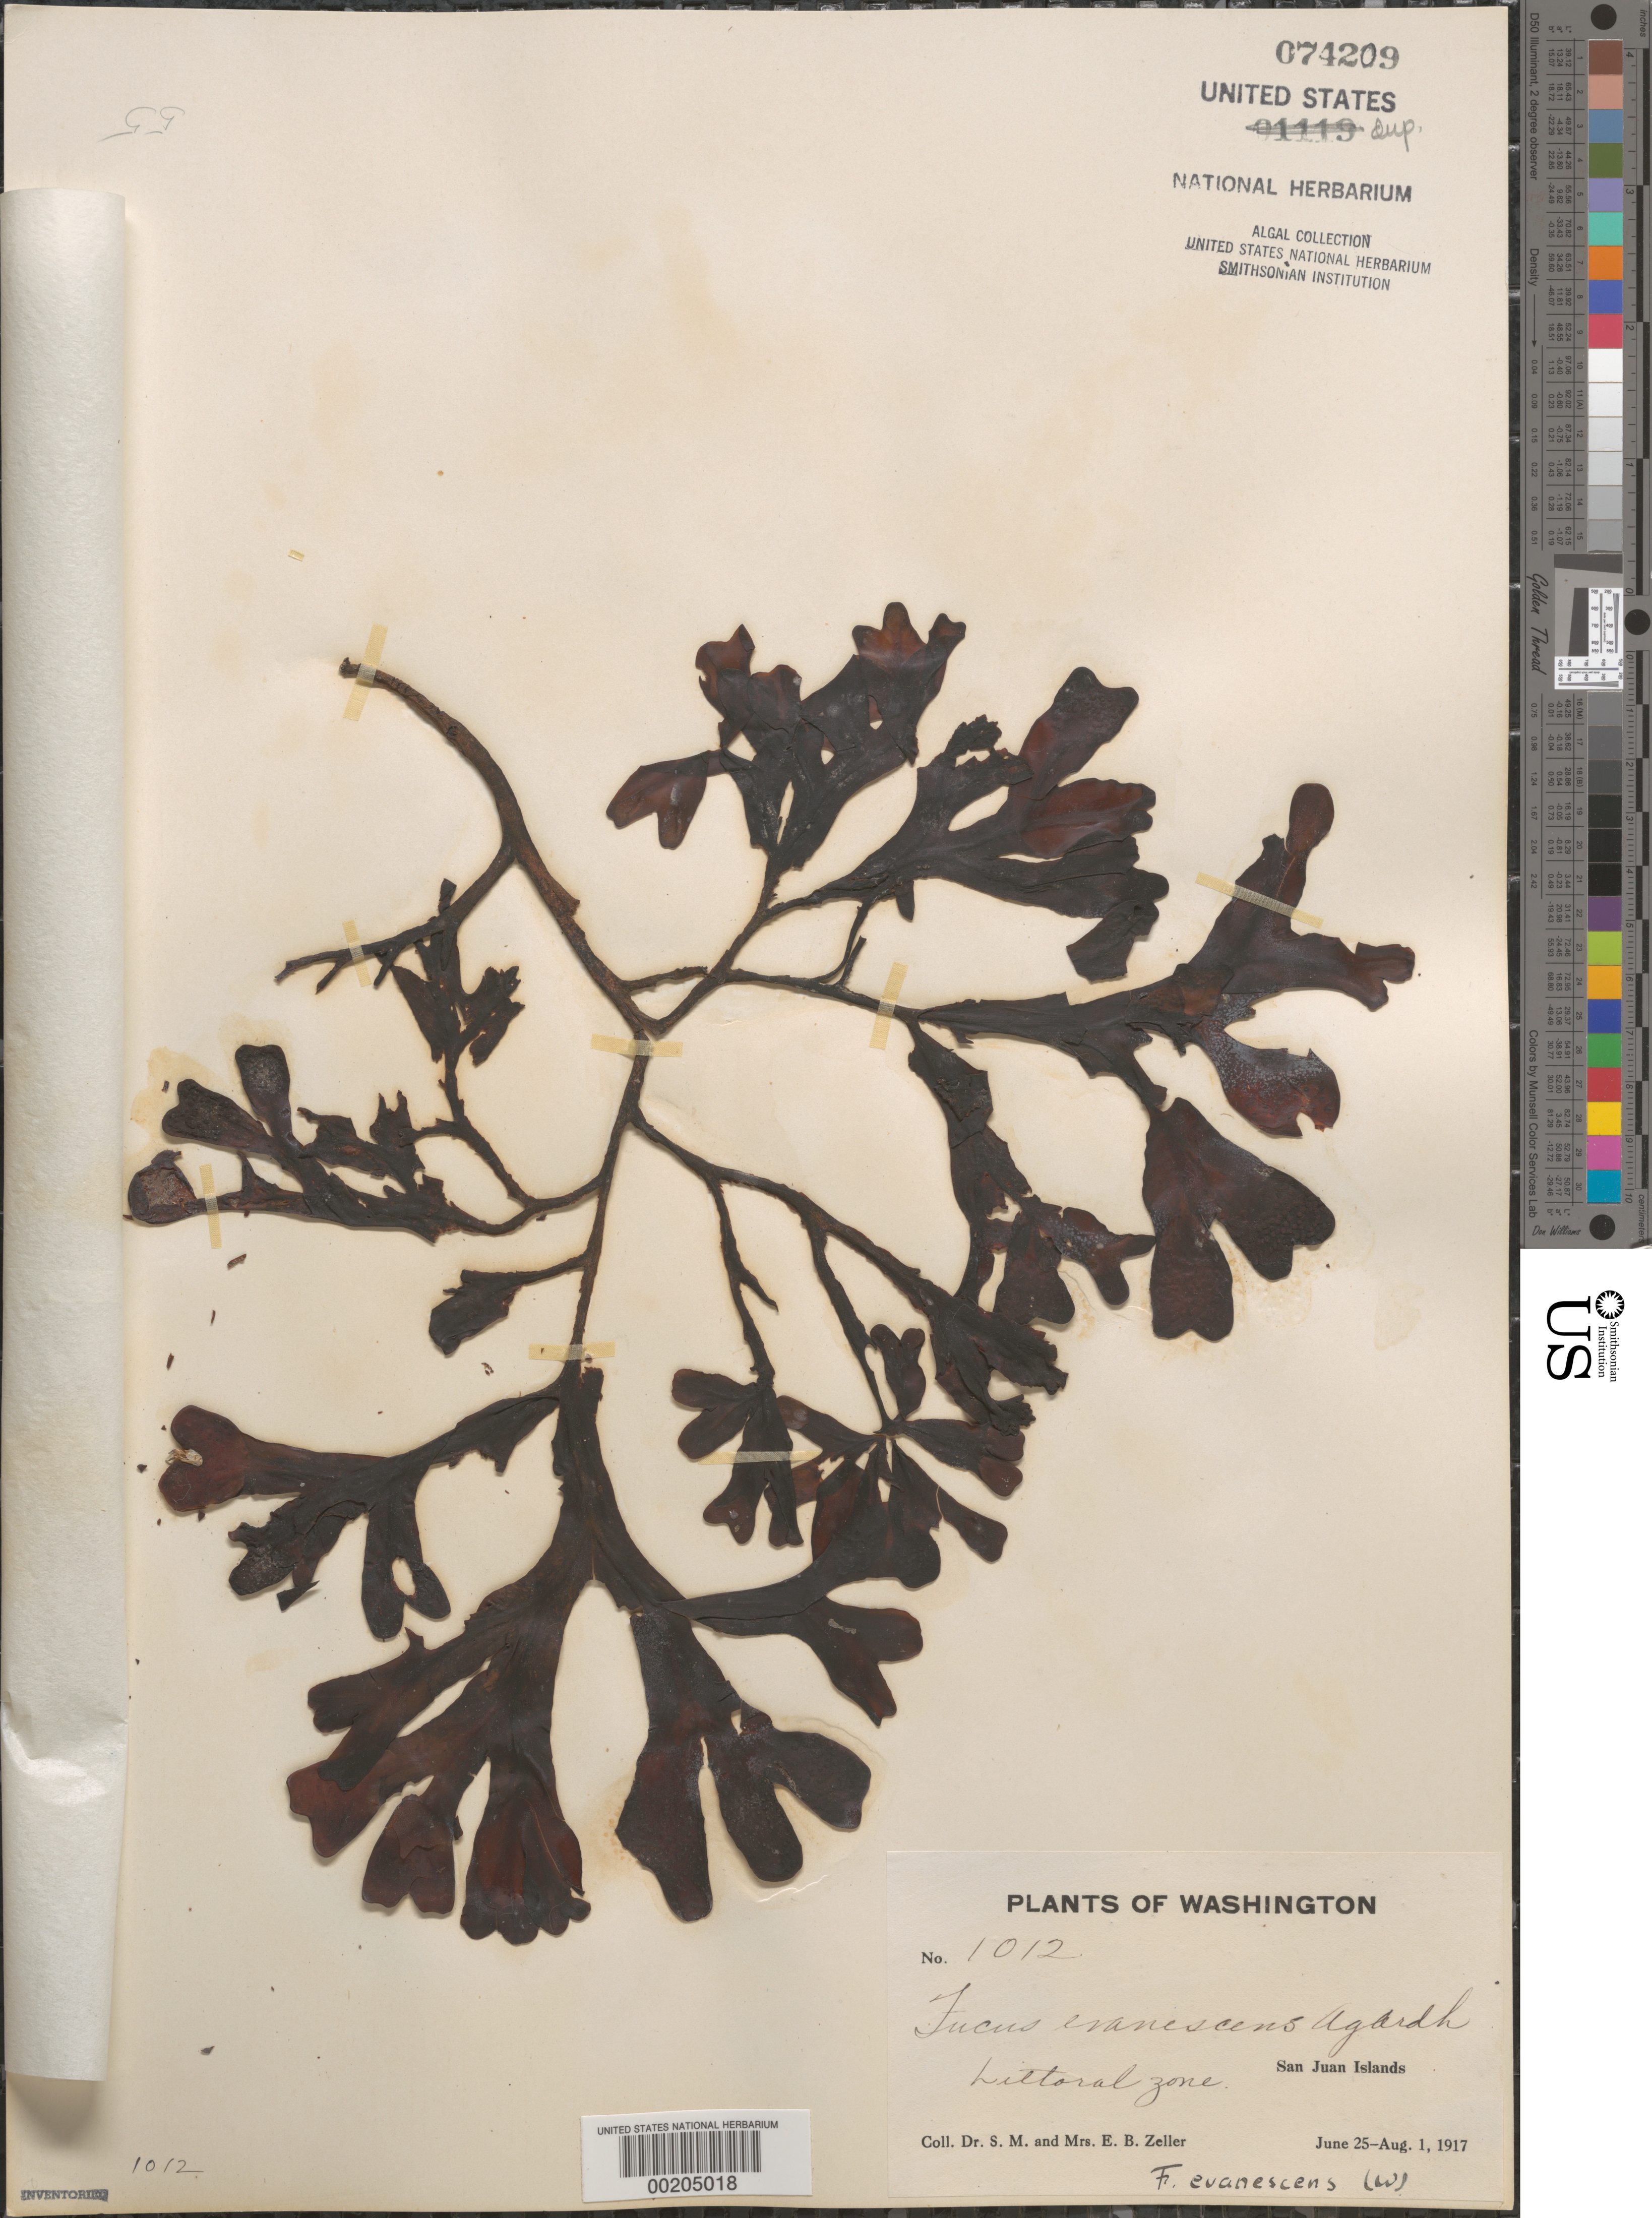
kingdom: Chromista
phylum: Ochrophyta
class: Phaeophyceae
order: Fucales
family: Fucaceae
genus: Fucus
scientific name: Fucus distichus subsp. evanescens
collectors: S. Zeller & E. Zeller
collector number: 1012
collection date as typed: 25 Jun 1917 to 01 Aug 1917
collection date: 1917-06-25/1917-08-01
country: United States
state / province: Washington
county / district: San Juan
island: San Juan Islands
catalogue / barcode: US 74209